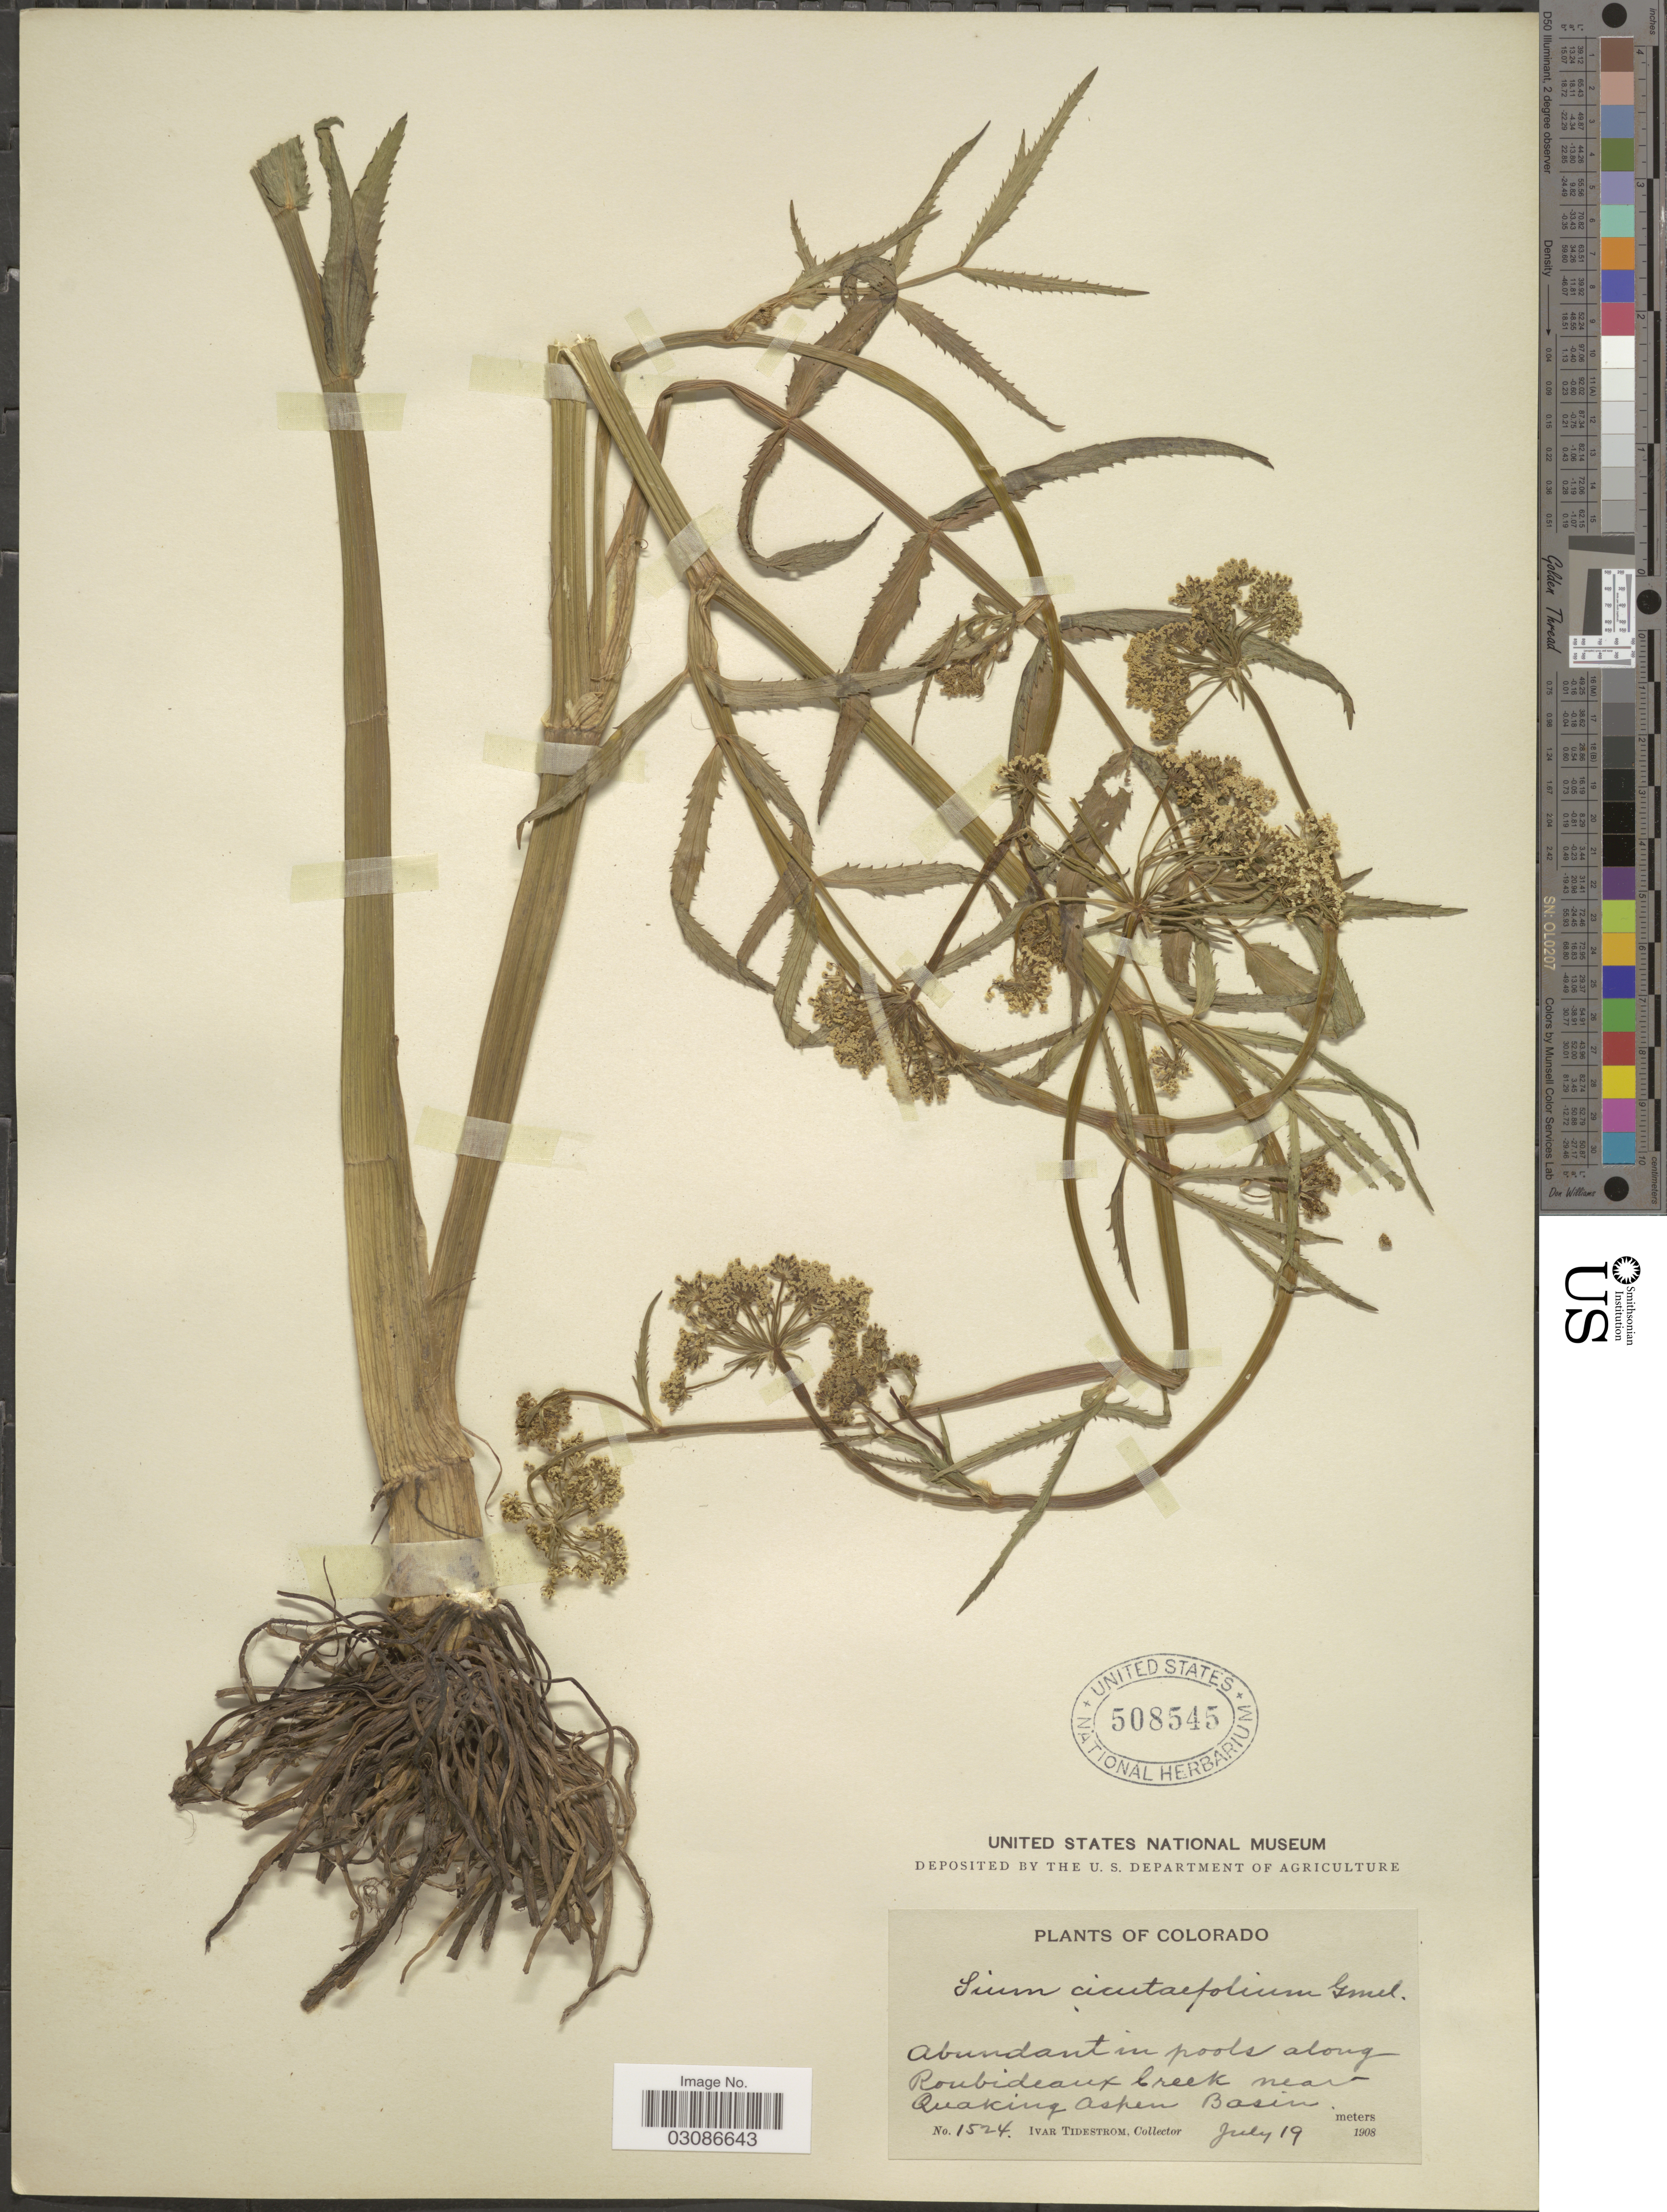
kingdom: Plantae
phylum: Tracheophyta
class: Magnoliopsida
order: Apiales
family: Apiaceae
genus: Sium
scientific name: Sium suave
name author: Walter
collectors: I. F. Tidestrom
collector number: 1524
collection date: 1908-07-19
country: United States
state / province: Colorado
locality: Abundant in pools along Roubideaux Creek near Quaking Aspen Basin.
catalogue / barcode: US 508545